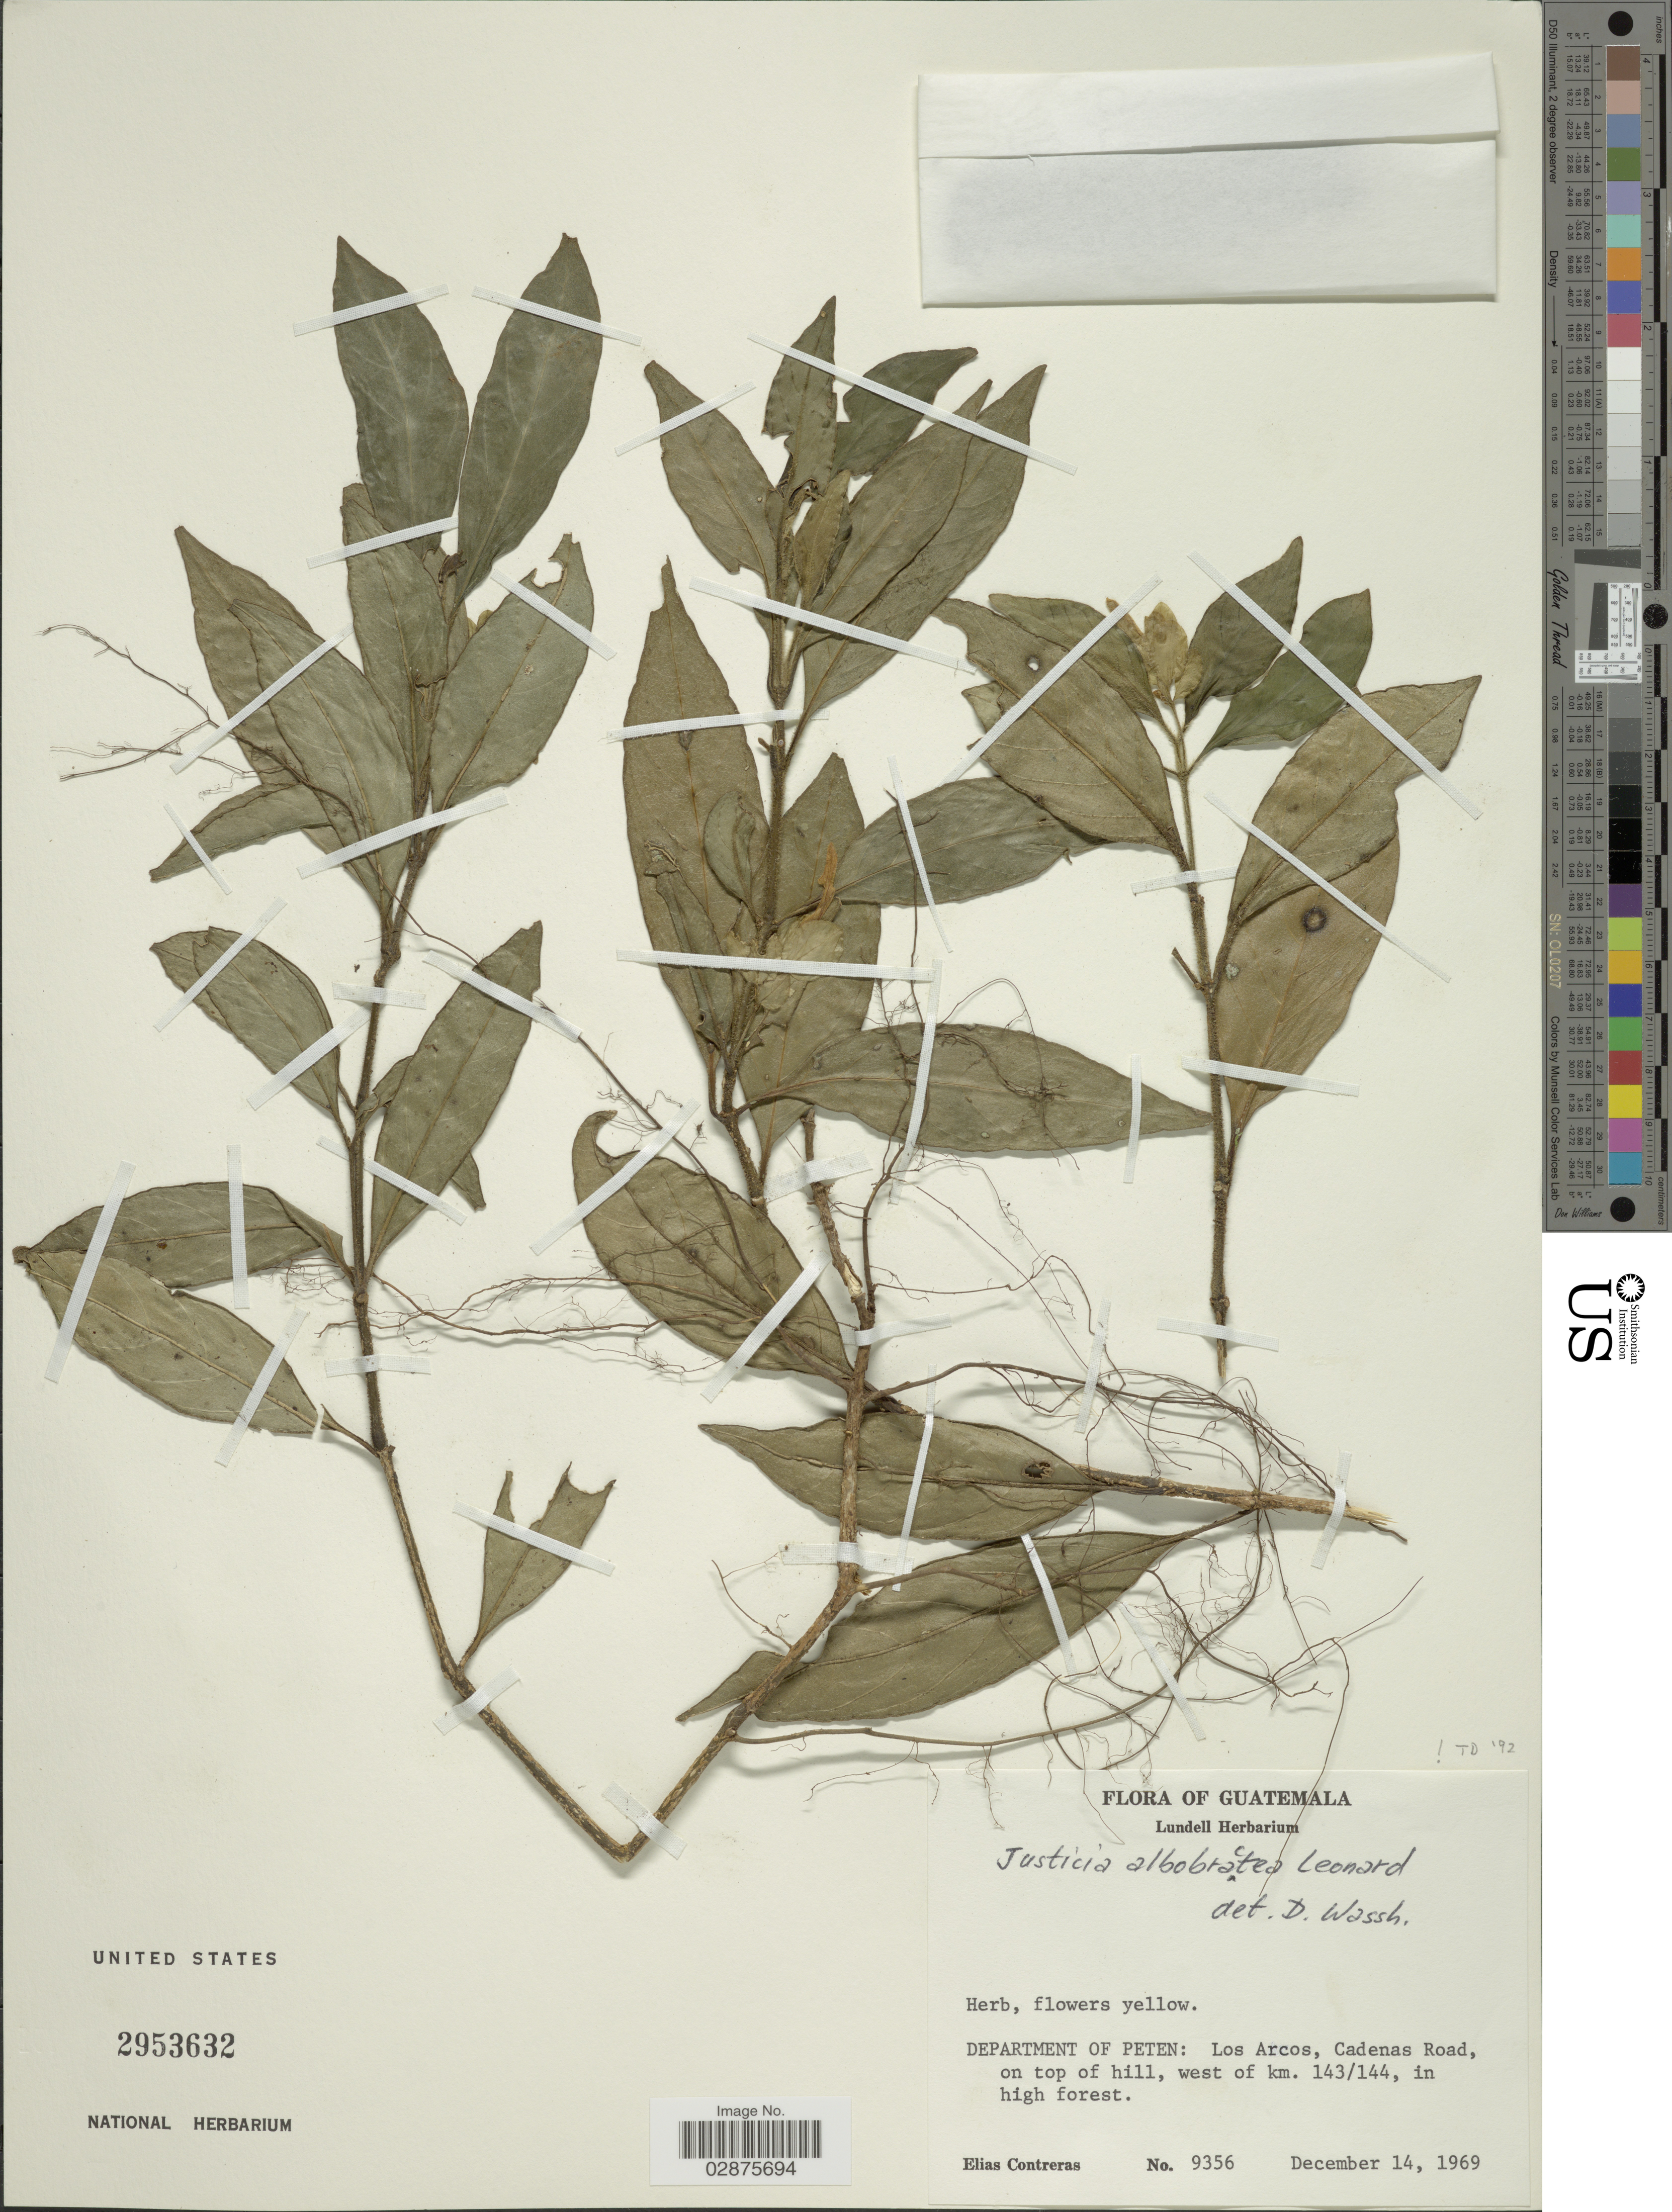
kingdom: Plantae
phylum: Tracheophyta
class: Magnoliopsida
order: Lamiales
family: Acanthaceae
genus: Justicia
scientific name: Justicia albobractea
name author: Leonard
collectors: E. Contreras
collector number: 9356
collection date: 1969-12-14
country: Guatemala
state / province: El Petén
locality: Department of Peten: Los Arcos, Cadenas Road, on top of hill, west of km. 143/144, in high forest.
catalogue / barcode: US 2953632